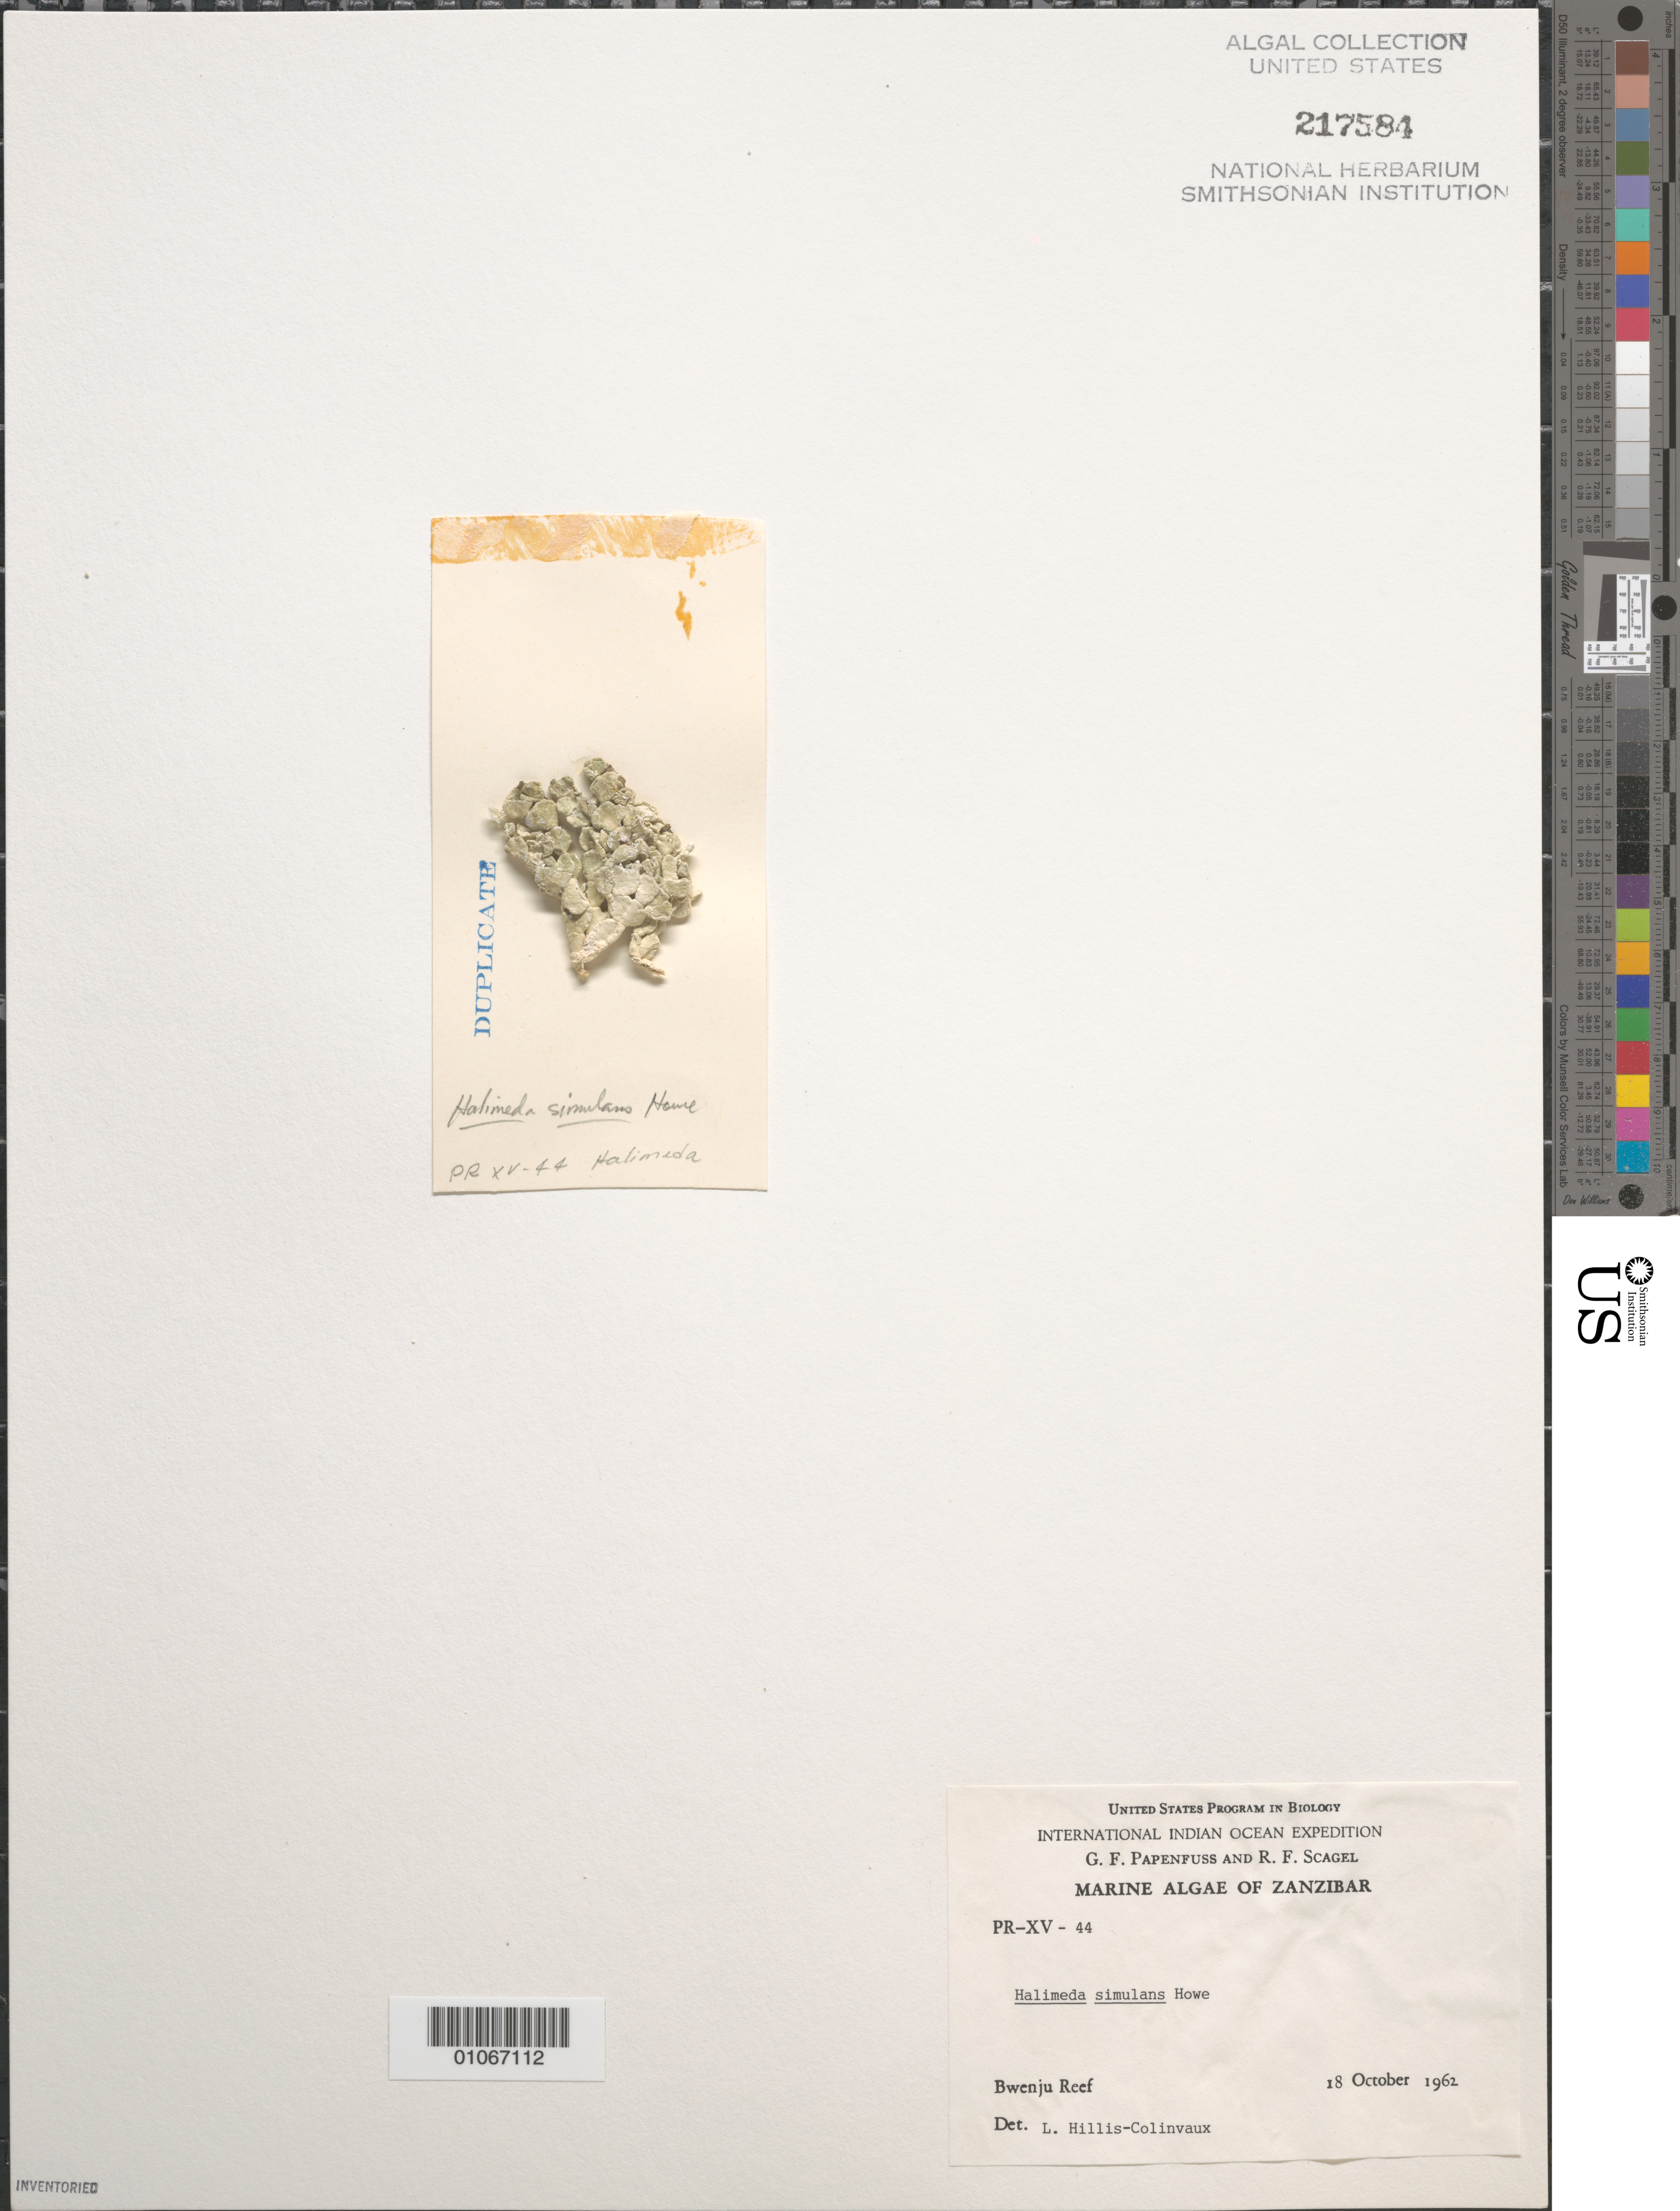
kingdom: Plantae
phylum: Chlorophyta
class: Ulvophyceae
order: Bryopsidales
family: Halimedaceae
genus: Halimeda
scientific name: Halimeda simulans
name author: M. Howe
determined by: Hillis-Colinvaux, L.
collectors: G. Papenfuss & R. F. Scagel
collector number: PR-XV-44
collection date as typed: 18 Oct 1962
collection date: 1962-10-18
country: Tanzania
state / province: Zanzibar Central/South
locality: Bwenju Reef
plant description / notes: International Indian Ocean Expedition, 1962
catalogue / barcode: US 217584